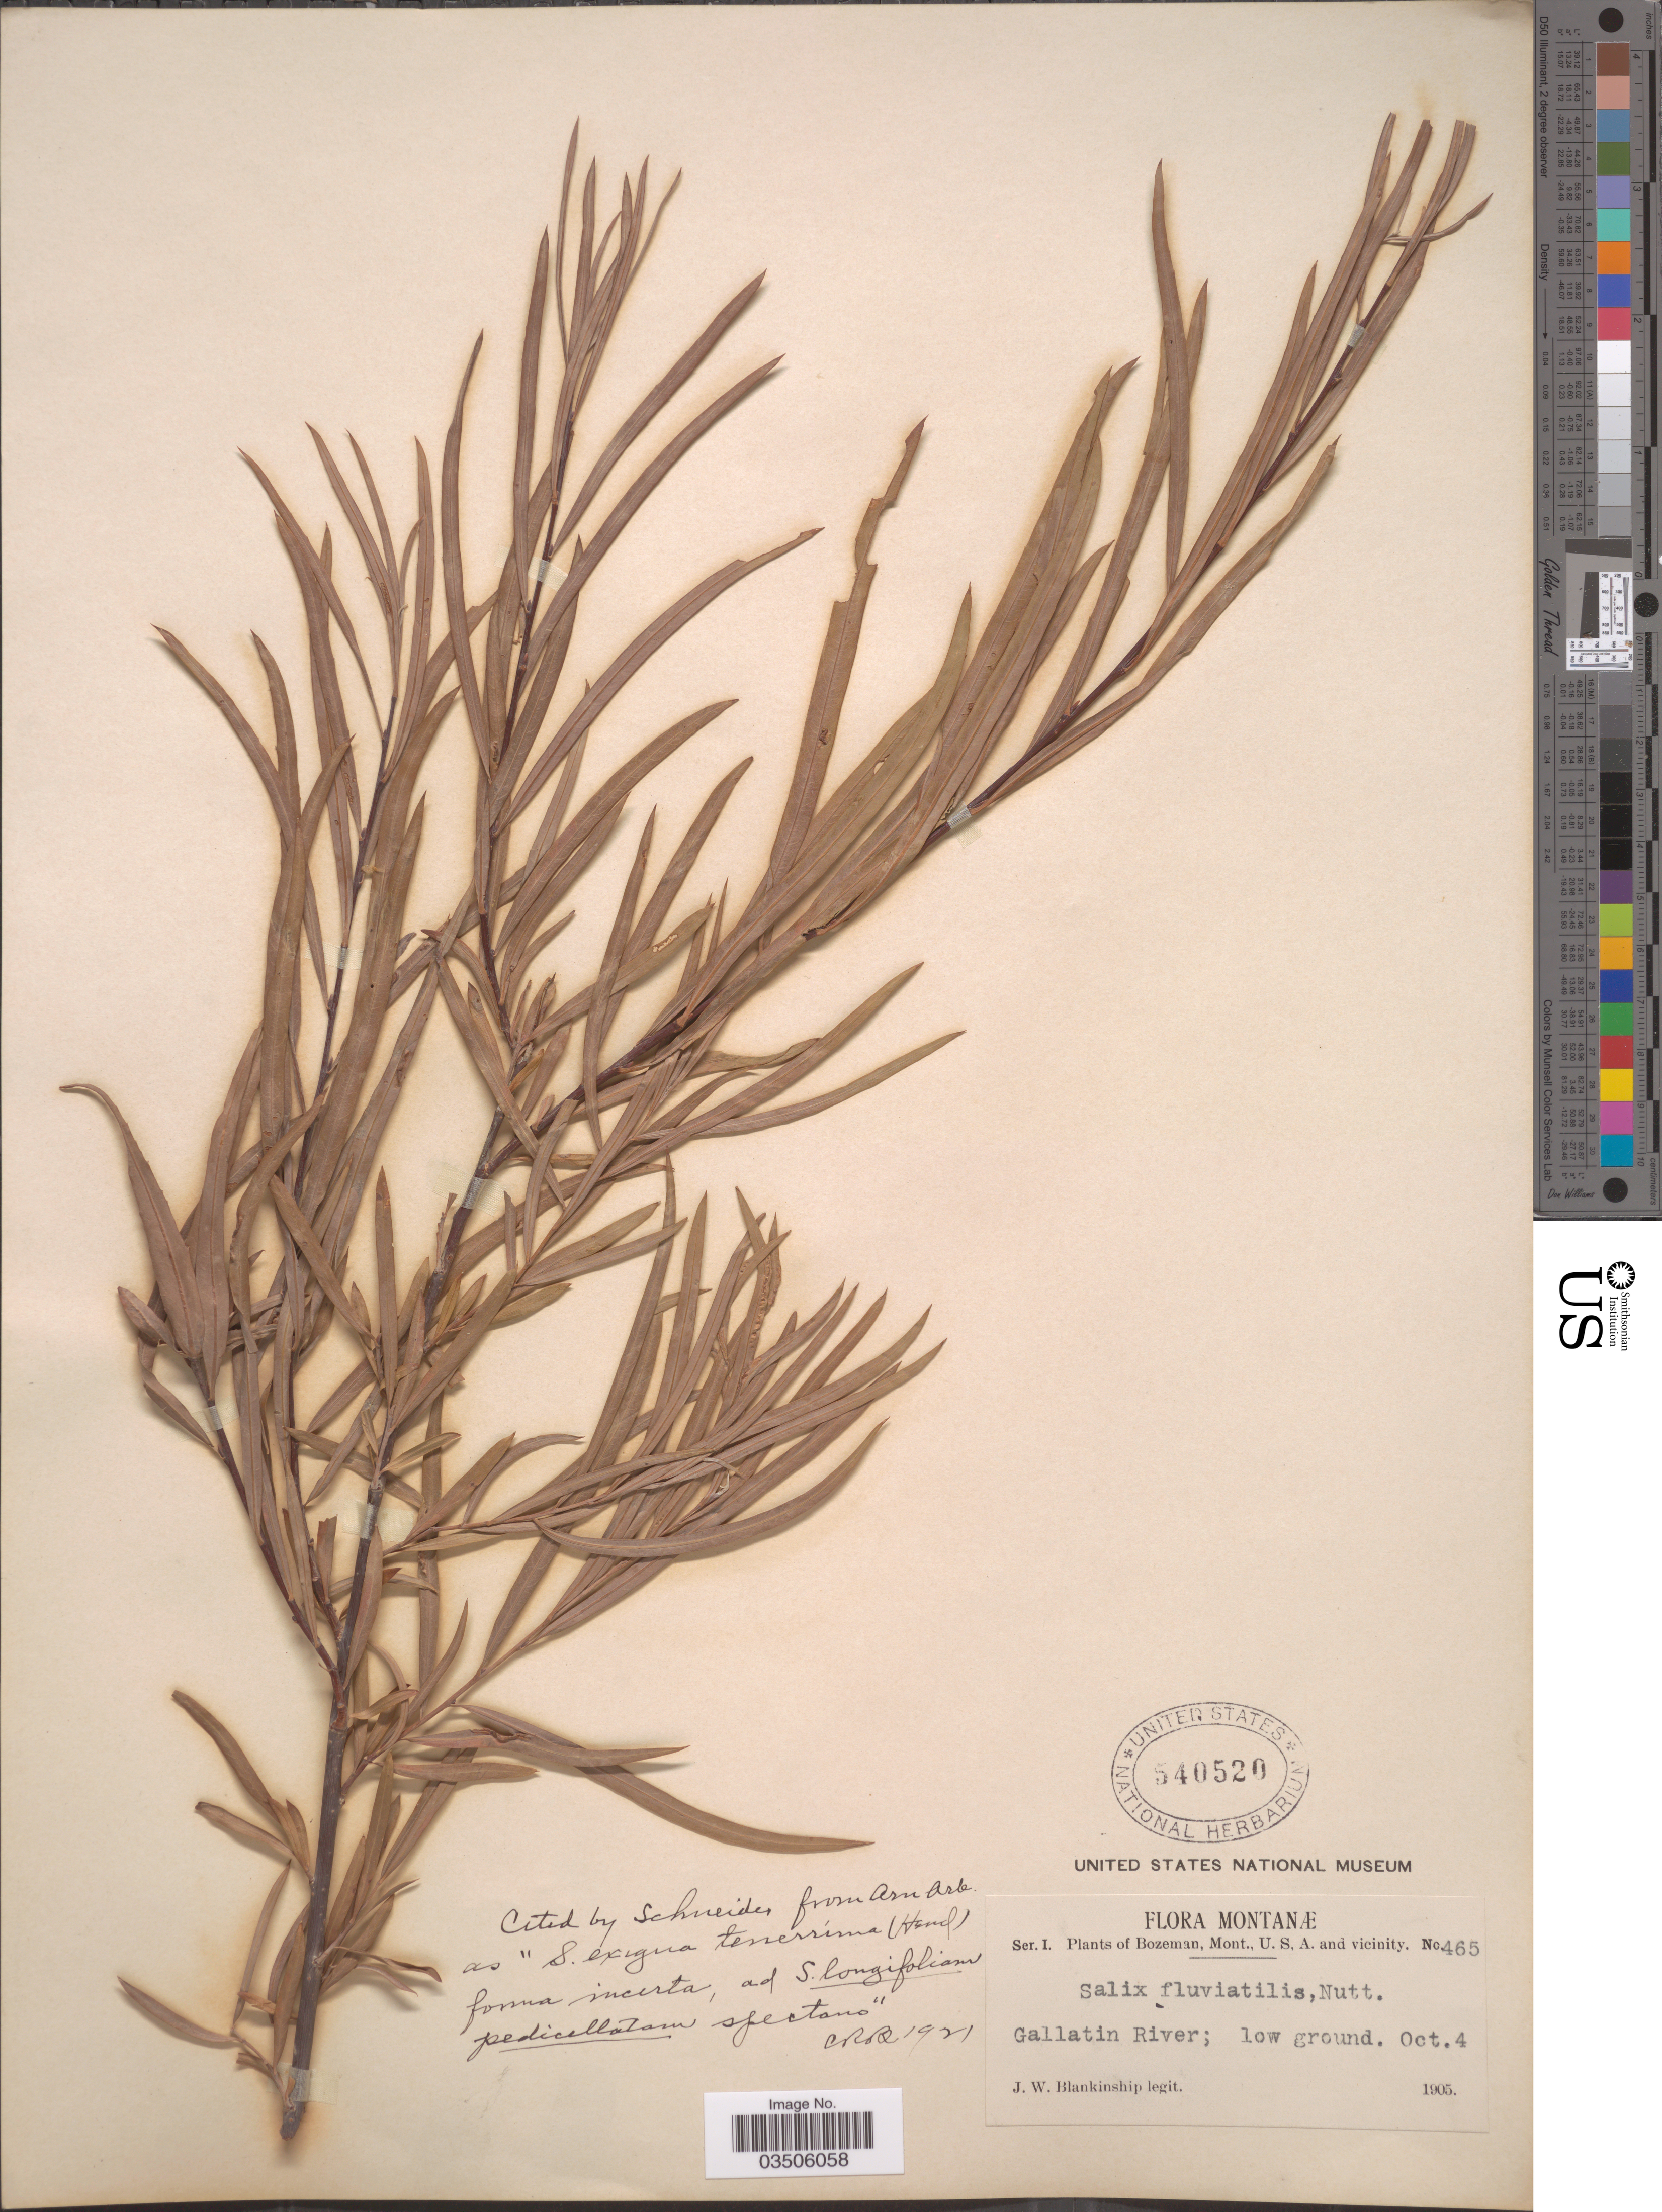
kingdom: Plantae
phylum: Tracheophyta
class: Magnoliopsida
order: Malpighiales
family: Salicaceae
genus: Salix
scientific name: Salix tenerrima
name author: (L.F. Hend.) A. Heller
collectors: J. W. Blankinship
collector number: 465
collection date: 1905-10-04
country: United States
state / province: Montana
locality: Bozeman and vicinity. Gallatin River.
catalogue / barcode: US 540520